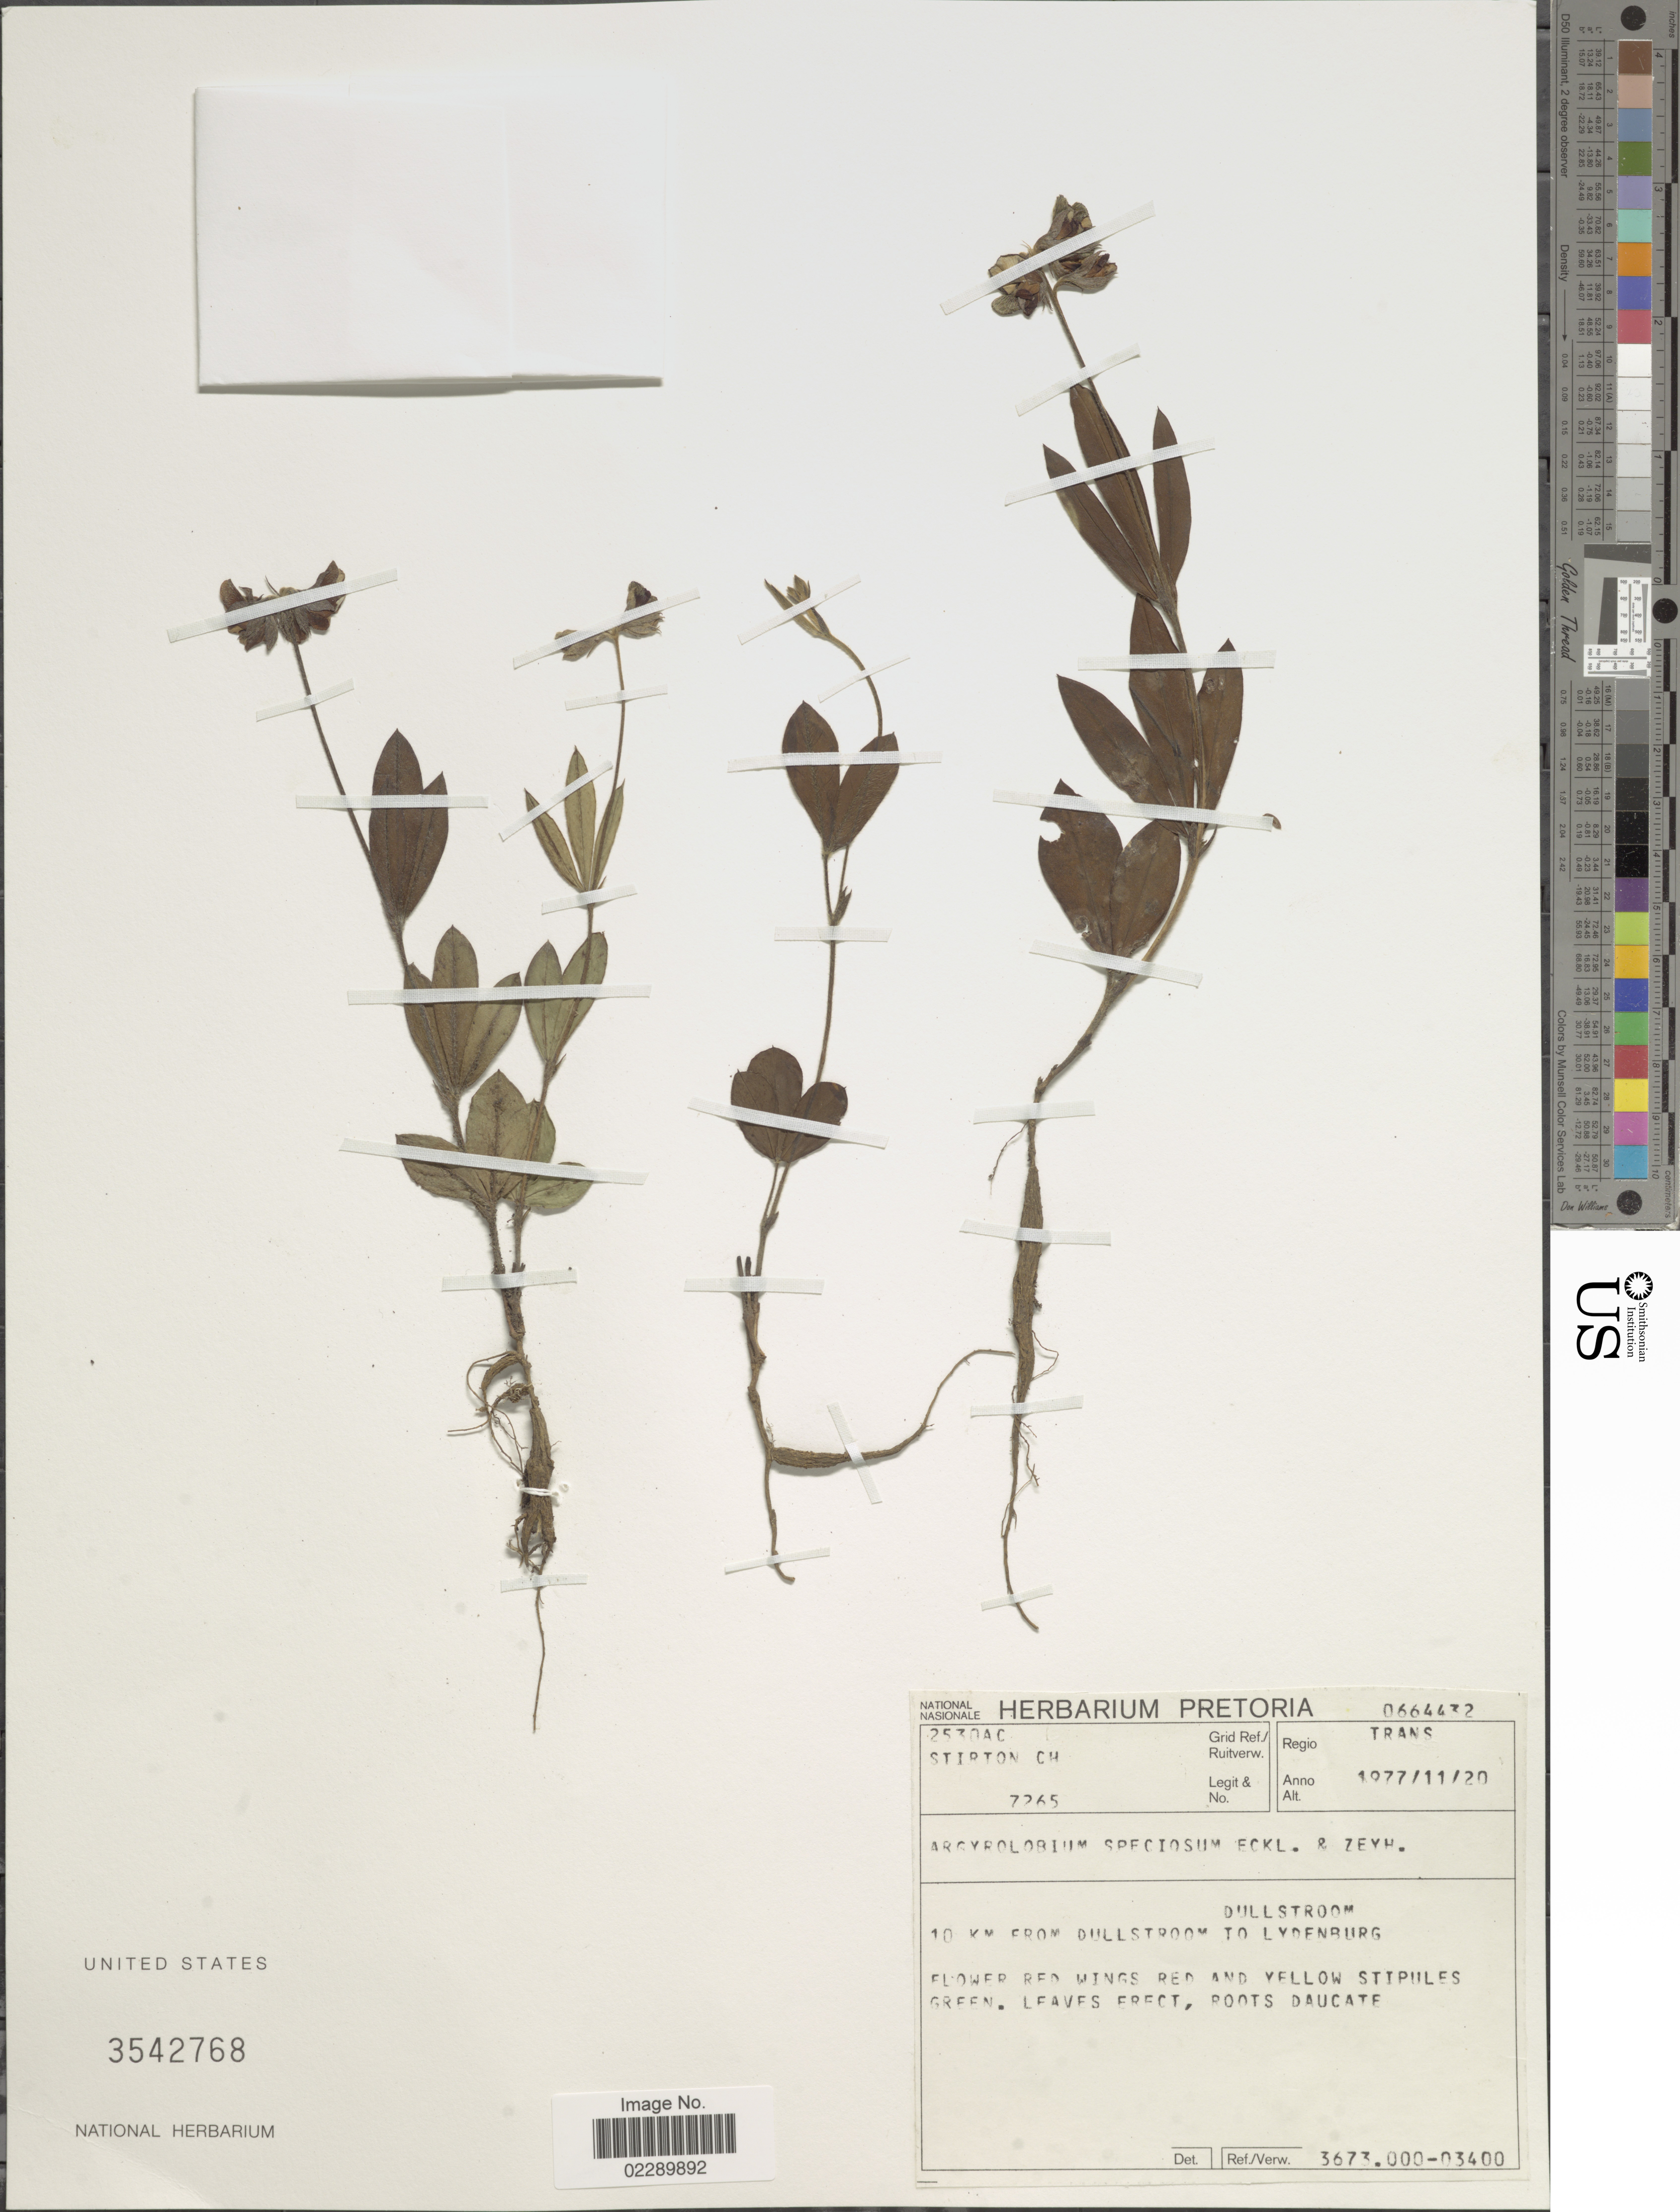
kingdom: Plantae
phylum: Tracheophyta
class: Magnoliopsida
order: Fabales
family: Fabaceae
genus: Argyrolobium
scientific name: Argyrolobium speciosum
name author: Eckl. & Zeyh.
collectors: Ex herb. Pretoria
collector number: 7265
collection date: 1977-11-20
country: South Africa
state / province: Mpumalanga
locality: Trans. 10 km from Dullstroom to Lydenburg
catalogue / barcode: US 3542768